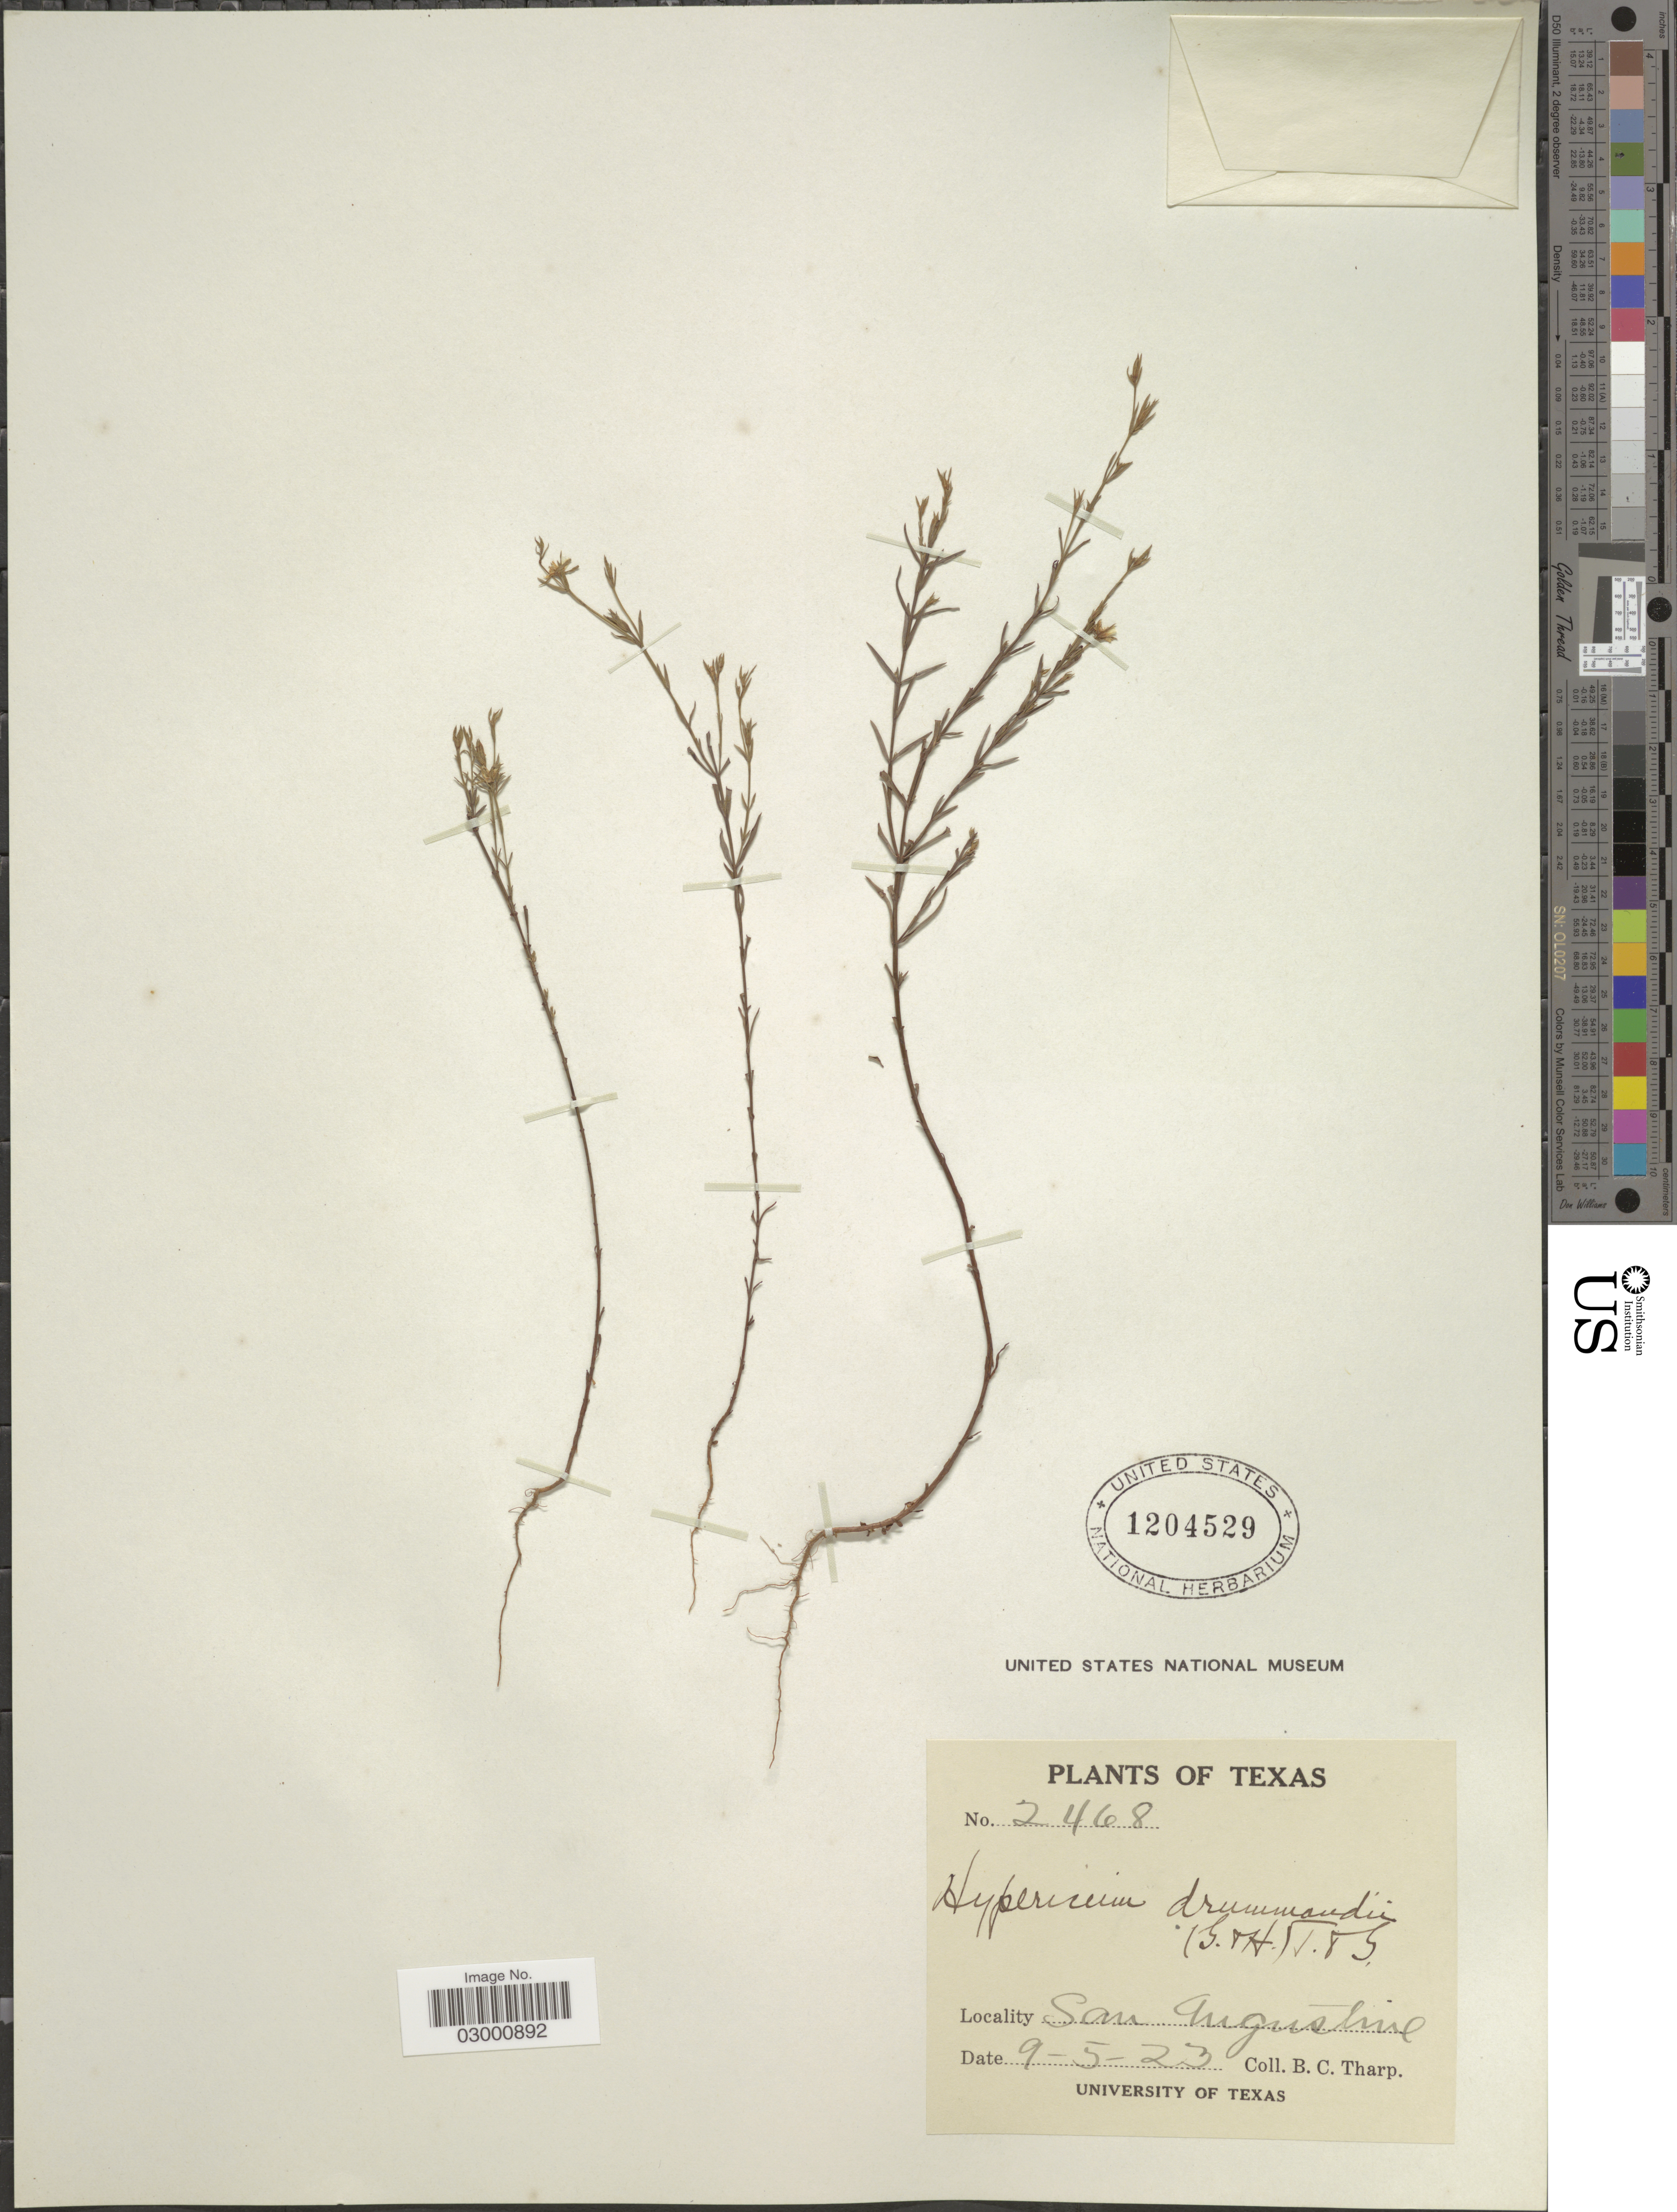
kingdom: Plantae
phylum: Tracheophyta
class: Magnoliopsida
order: Malpighiales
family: Hypericaceae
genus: Hypericum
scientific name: Hypericum drummondii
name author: (Grev. & Hook.) Torr. & A. Gray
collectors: B. C. Tharp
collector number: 2468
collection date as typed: Transcribed d/m/y: 5/9/23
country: United States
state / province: Texas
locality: San Augustine.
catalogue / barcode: US 1204529